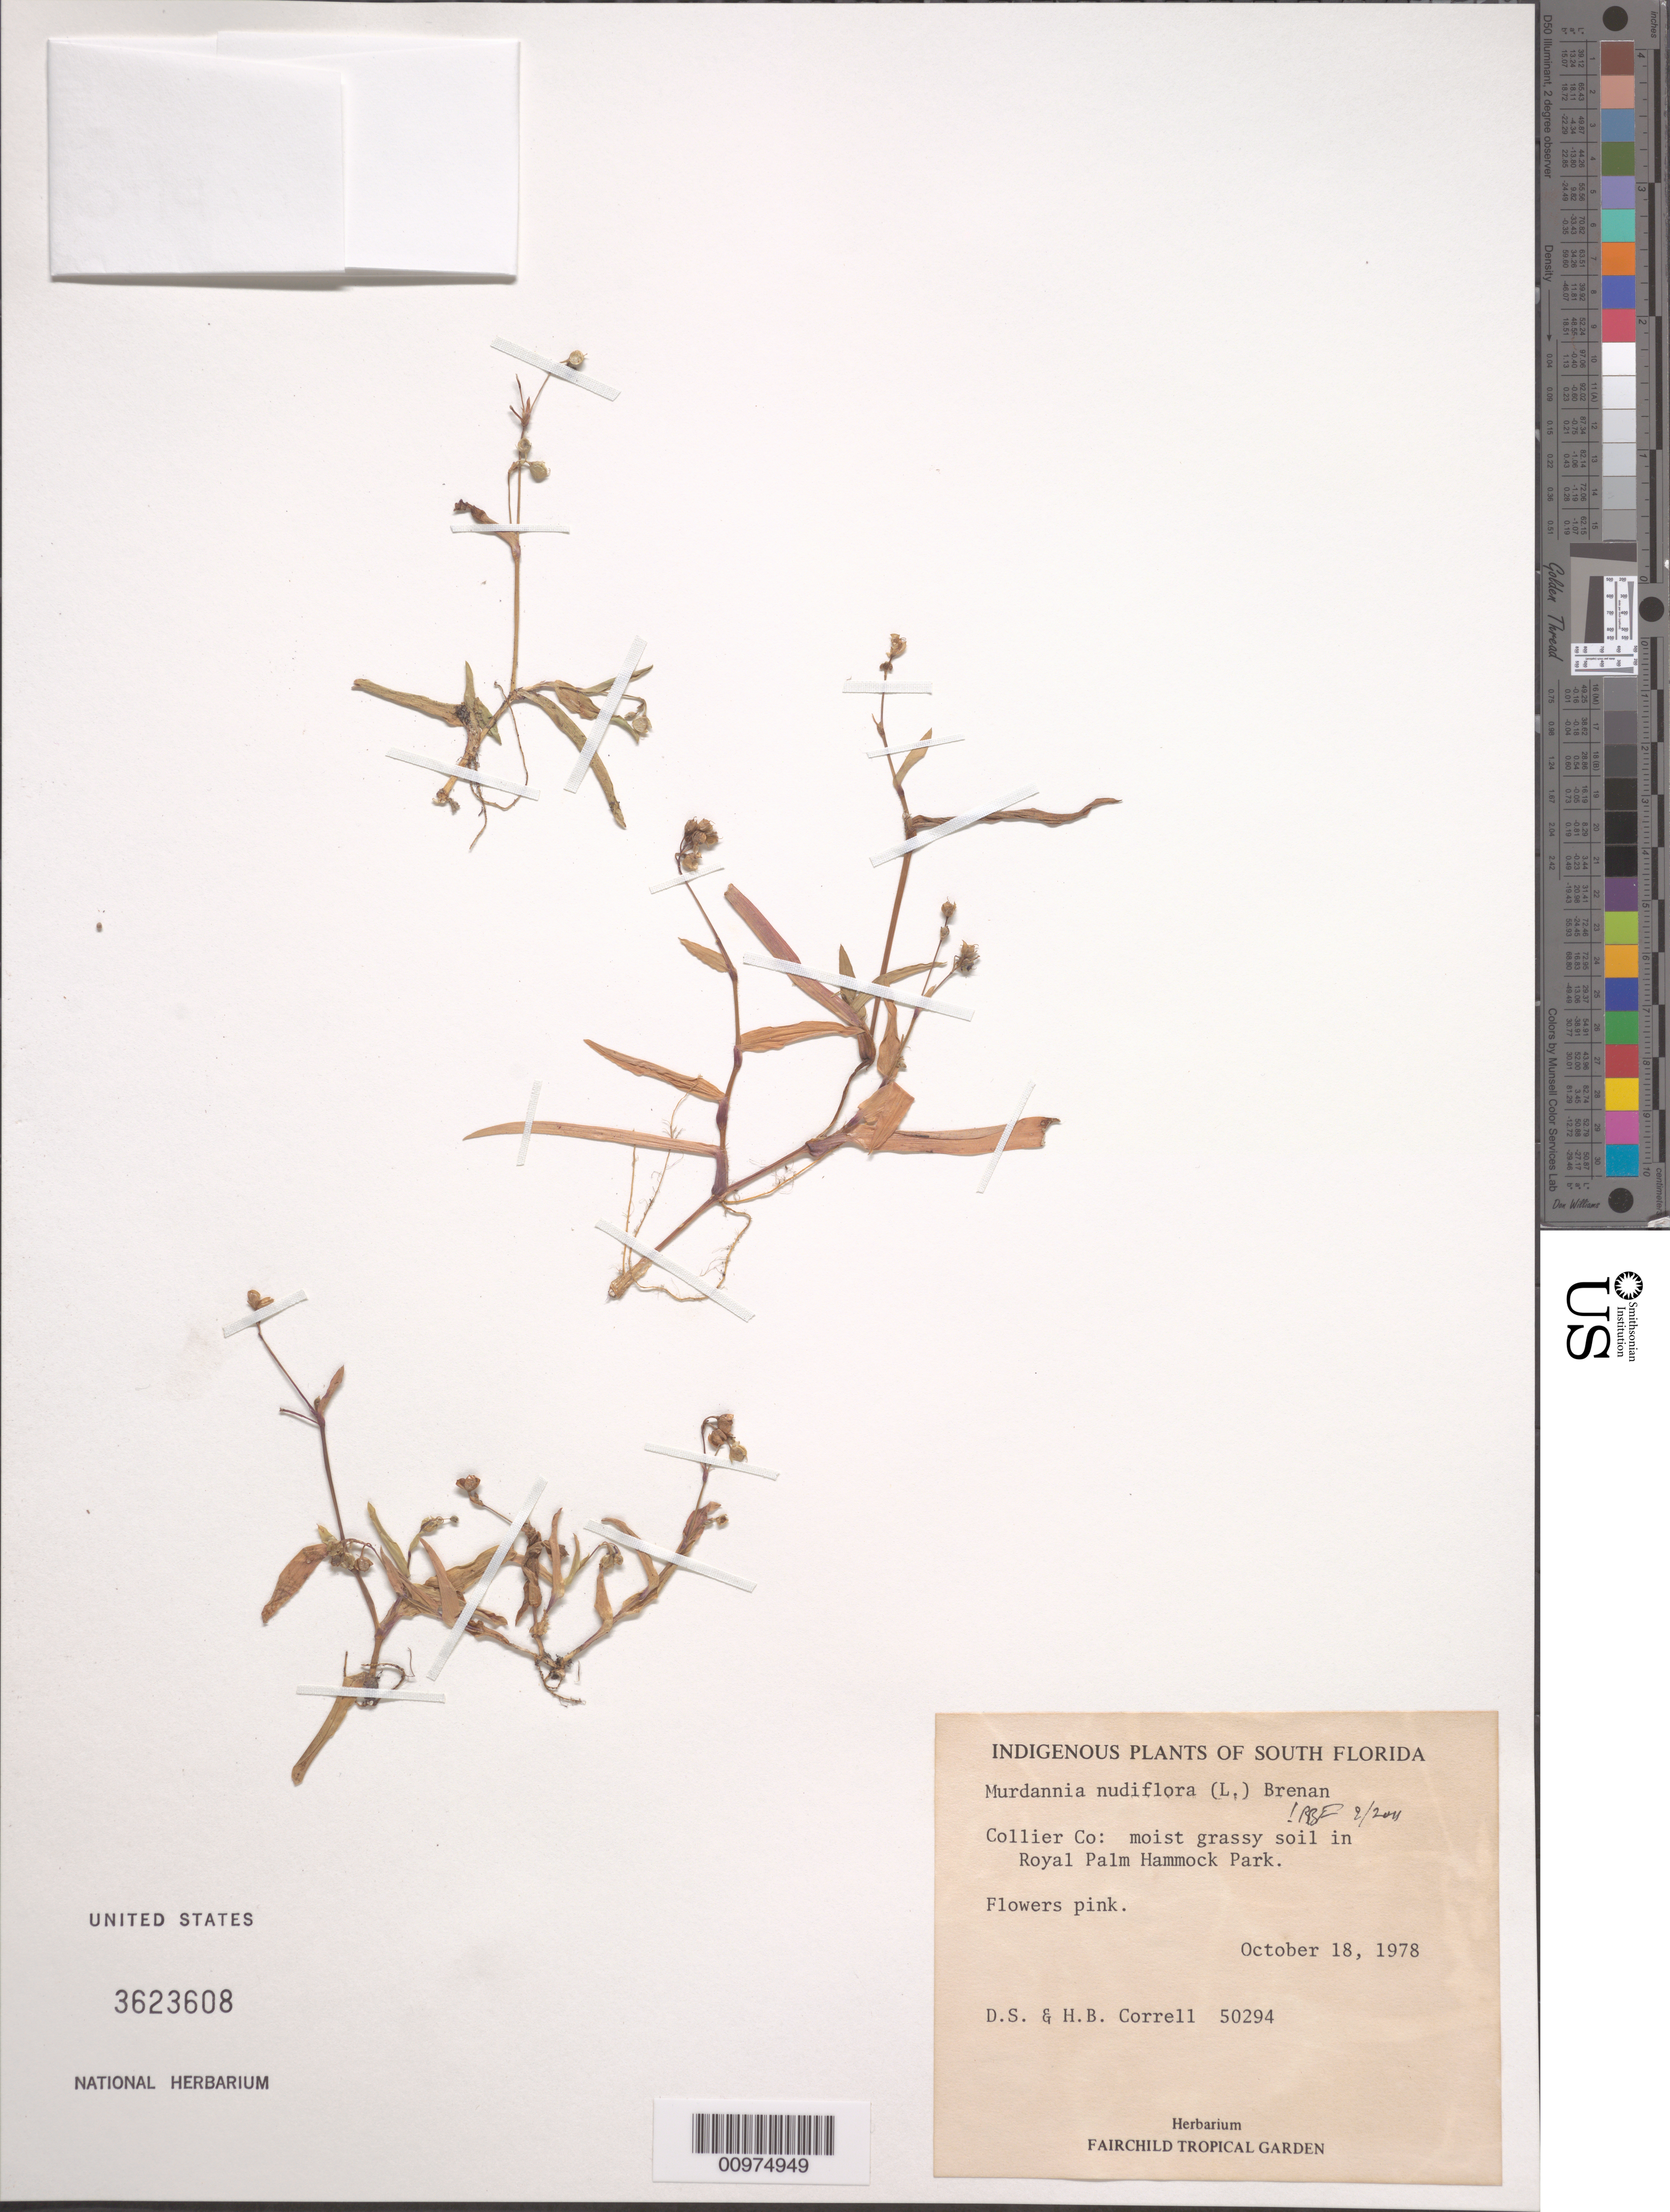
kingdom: Plantae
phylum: Tracheophyta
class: Liliopsida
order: Commelinales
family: Commelinaceae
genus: Murdannia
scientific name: Murdannia nudiflora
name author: (L.) Brenan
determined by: Faden, Robert B., (US), Smithsonian Institution - National Museum of Natural History (UNITED STATES)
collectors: D. S. Correll & H. Correll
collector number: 50294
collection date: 1978-10-18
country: United States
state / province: Florida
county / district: Collier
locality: in Royal Palm Hammock Park.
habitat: moist grassy soil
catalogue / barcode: US 3623608